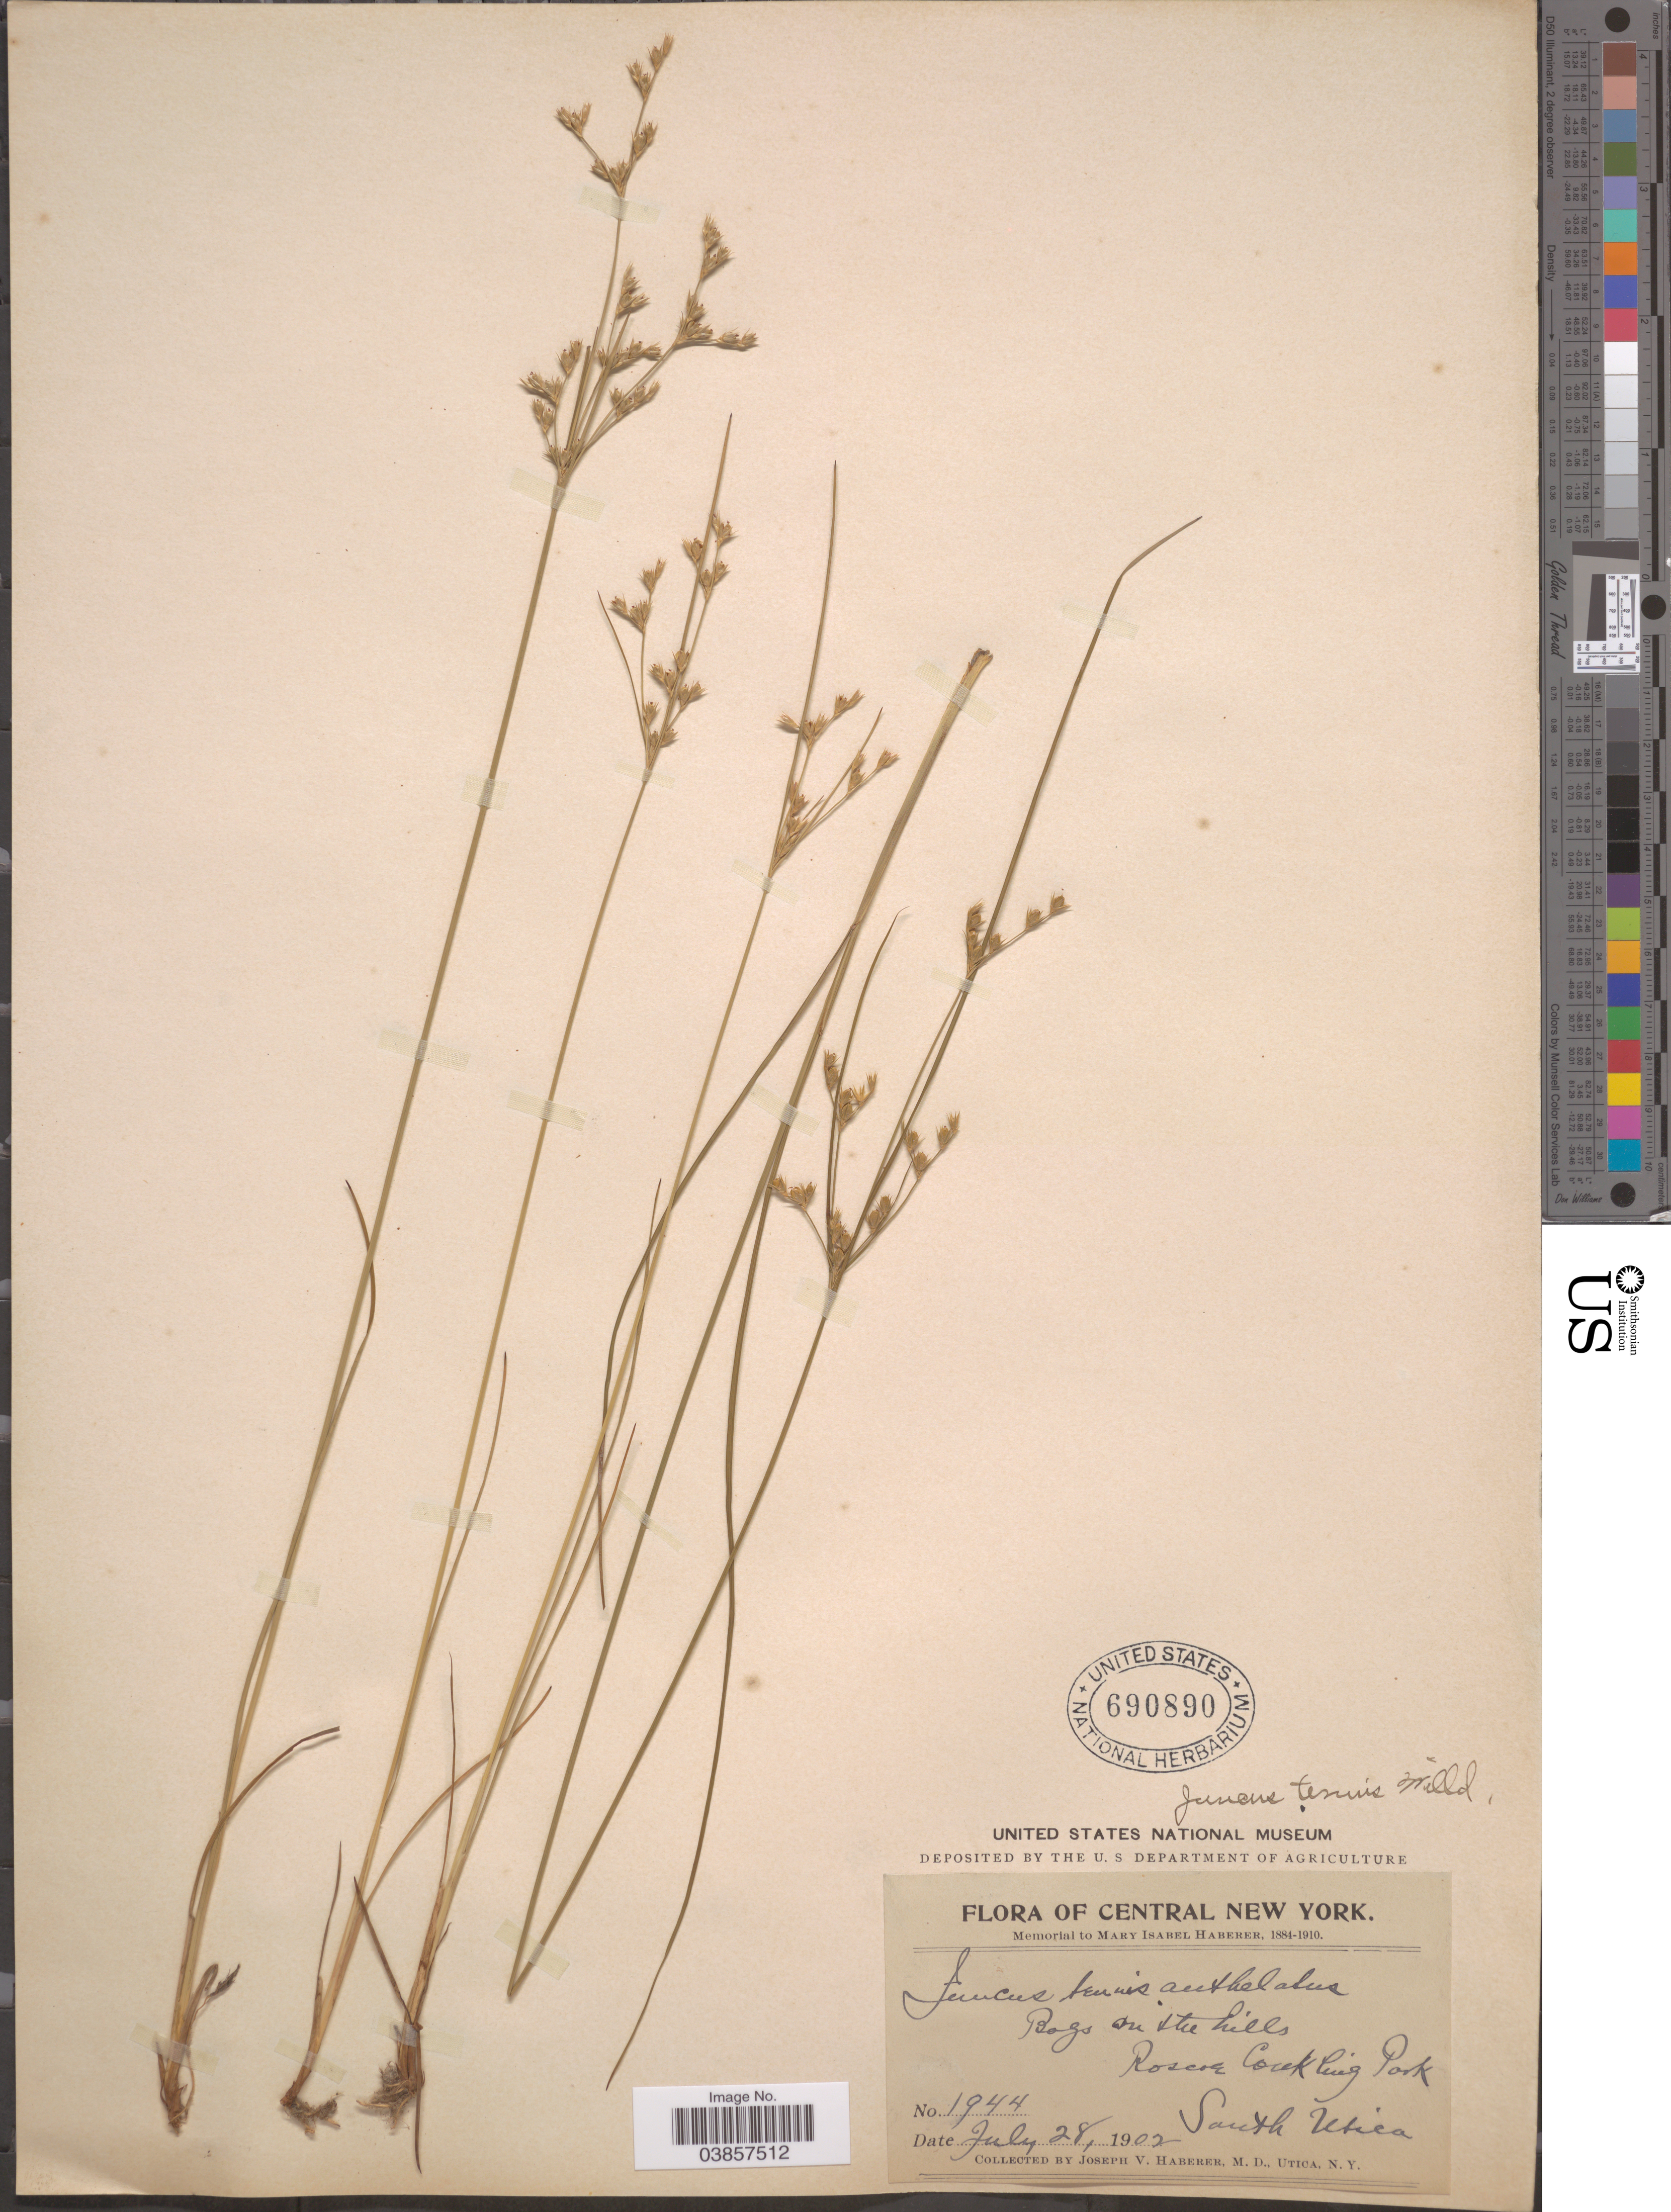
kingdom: Plantae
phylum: Tracheophyta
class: Liliopsida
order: Poales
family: Juncaceae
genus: Juncus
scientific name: Juncus tenuis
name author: Willd.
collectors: J. V. Haberer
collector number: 1944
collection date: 1902-07-28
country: United States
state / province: New York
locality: Central New York. Bogs on the hills. Roscoe Conkling Park. South Utica.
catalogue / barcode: US 690890